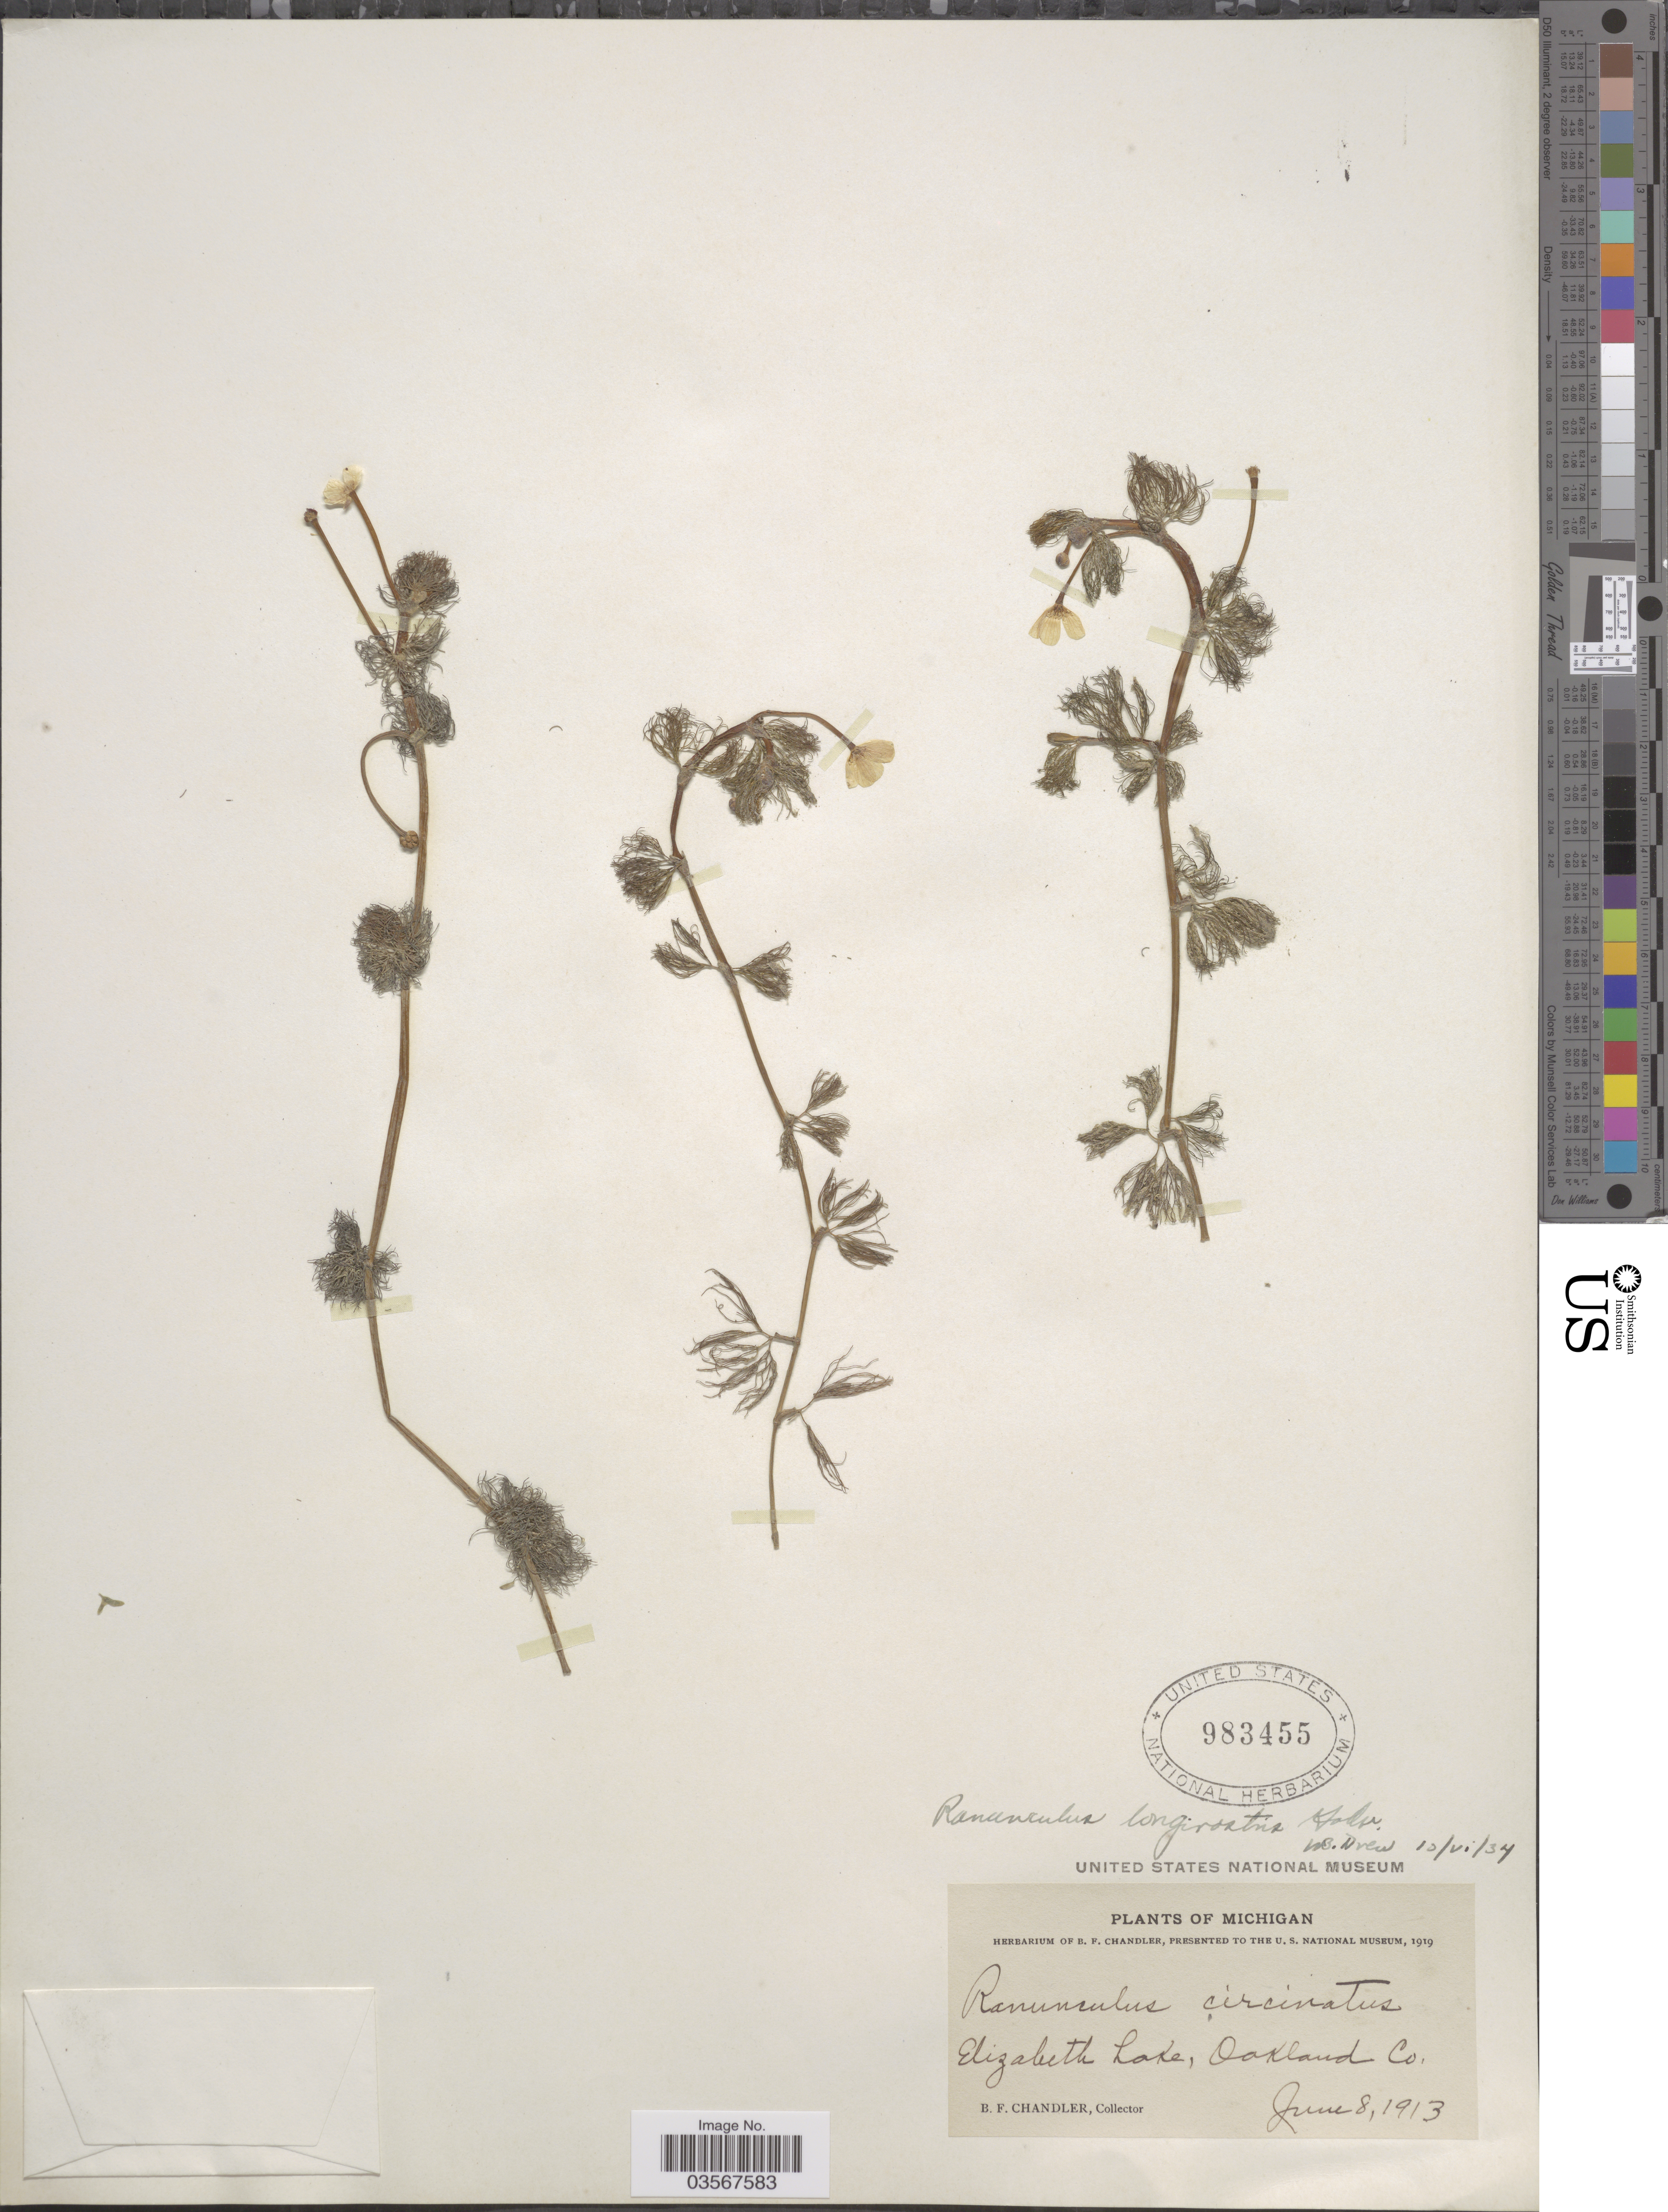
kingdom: Plantae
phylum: Tracheophyta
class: Magnoliopsida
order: Ranunculales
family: Ranunculaceae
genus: Ranunculus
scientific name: Ranunculus longirostris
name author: Godr.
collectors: B. F. Chandler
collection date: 1913-06-08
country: United States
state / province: Michigan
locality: Elizabeth Lake, Oakland Co.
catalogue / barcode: US 983455